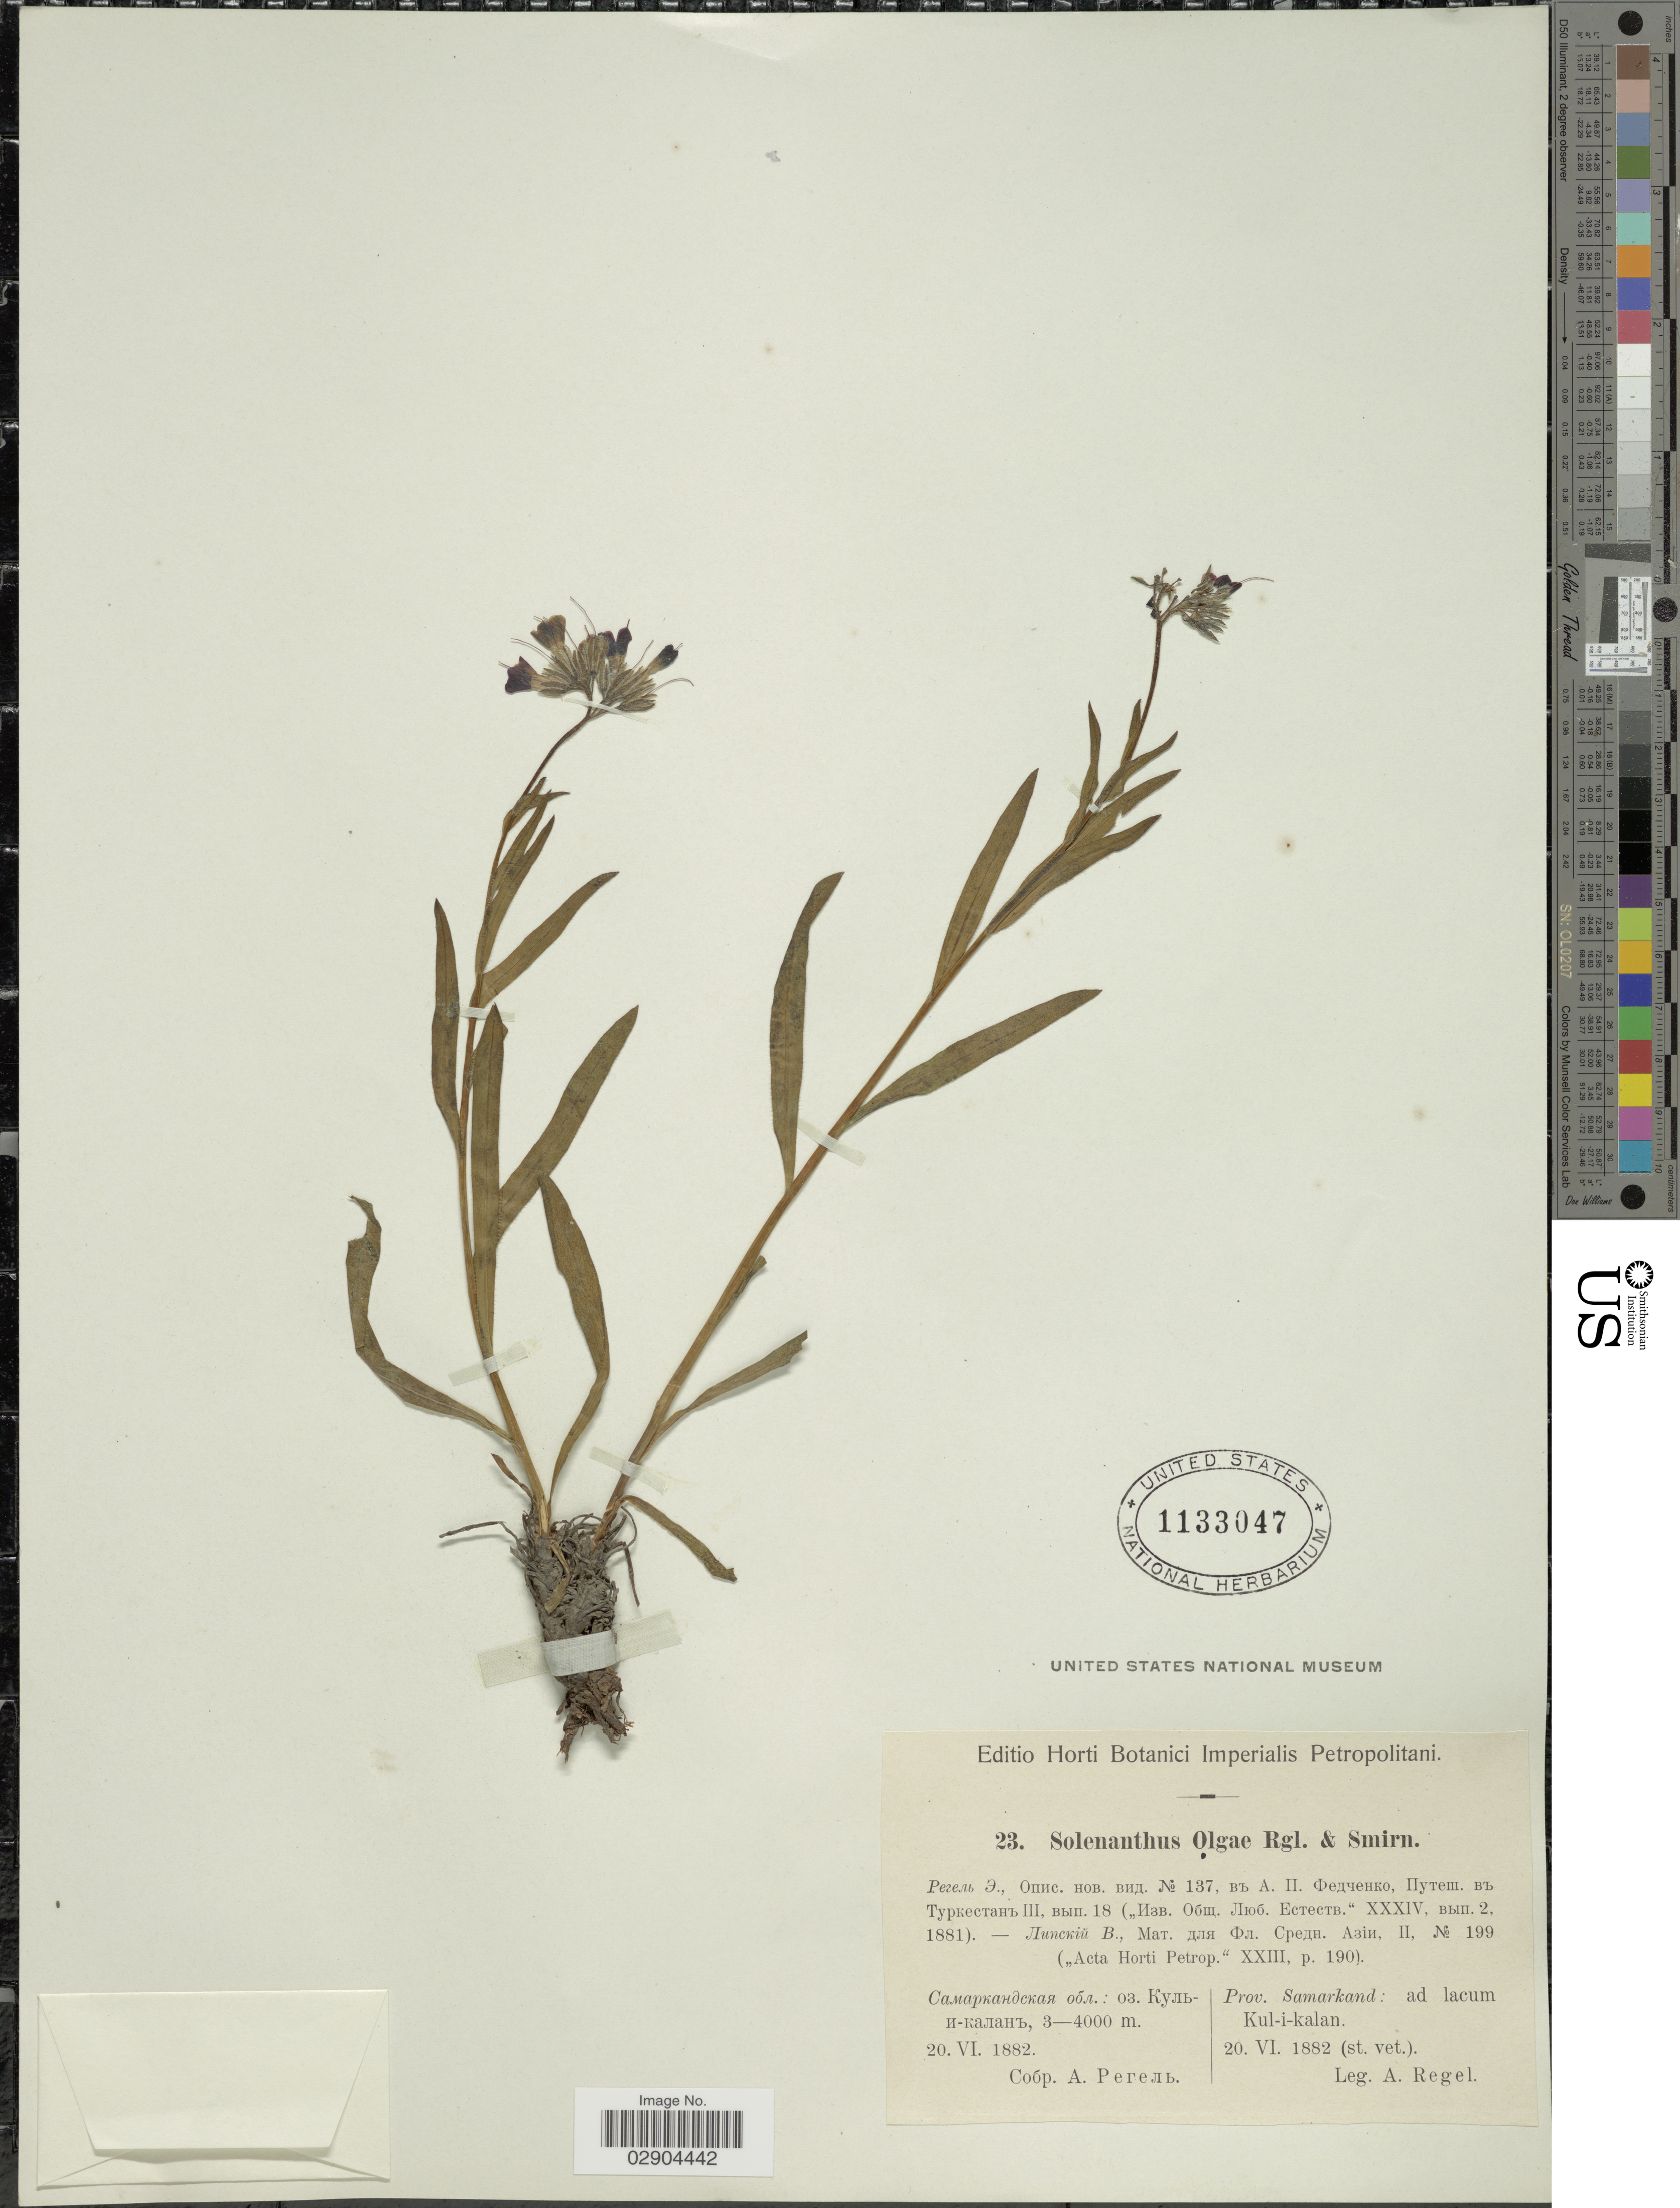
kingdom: Plantae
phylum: Tracheophyta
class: Magnoliopsida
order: Boraginales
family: Boraginaceae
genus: Solenanthus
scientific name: Solenanthus olgae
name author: Regel & Smirn.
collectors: A. Regel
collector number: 23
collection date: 1882-06-20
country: Uzbekistan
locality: Prov. Samarkand: ad lacum Kul-i-kalan.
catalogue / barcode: US 1133047